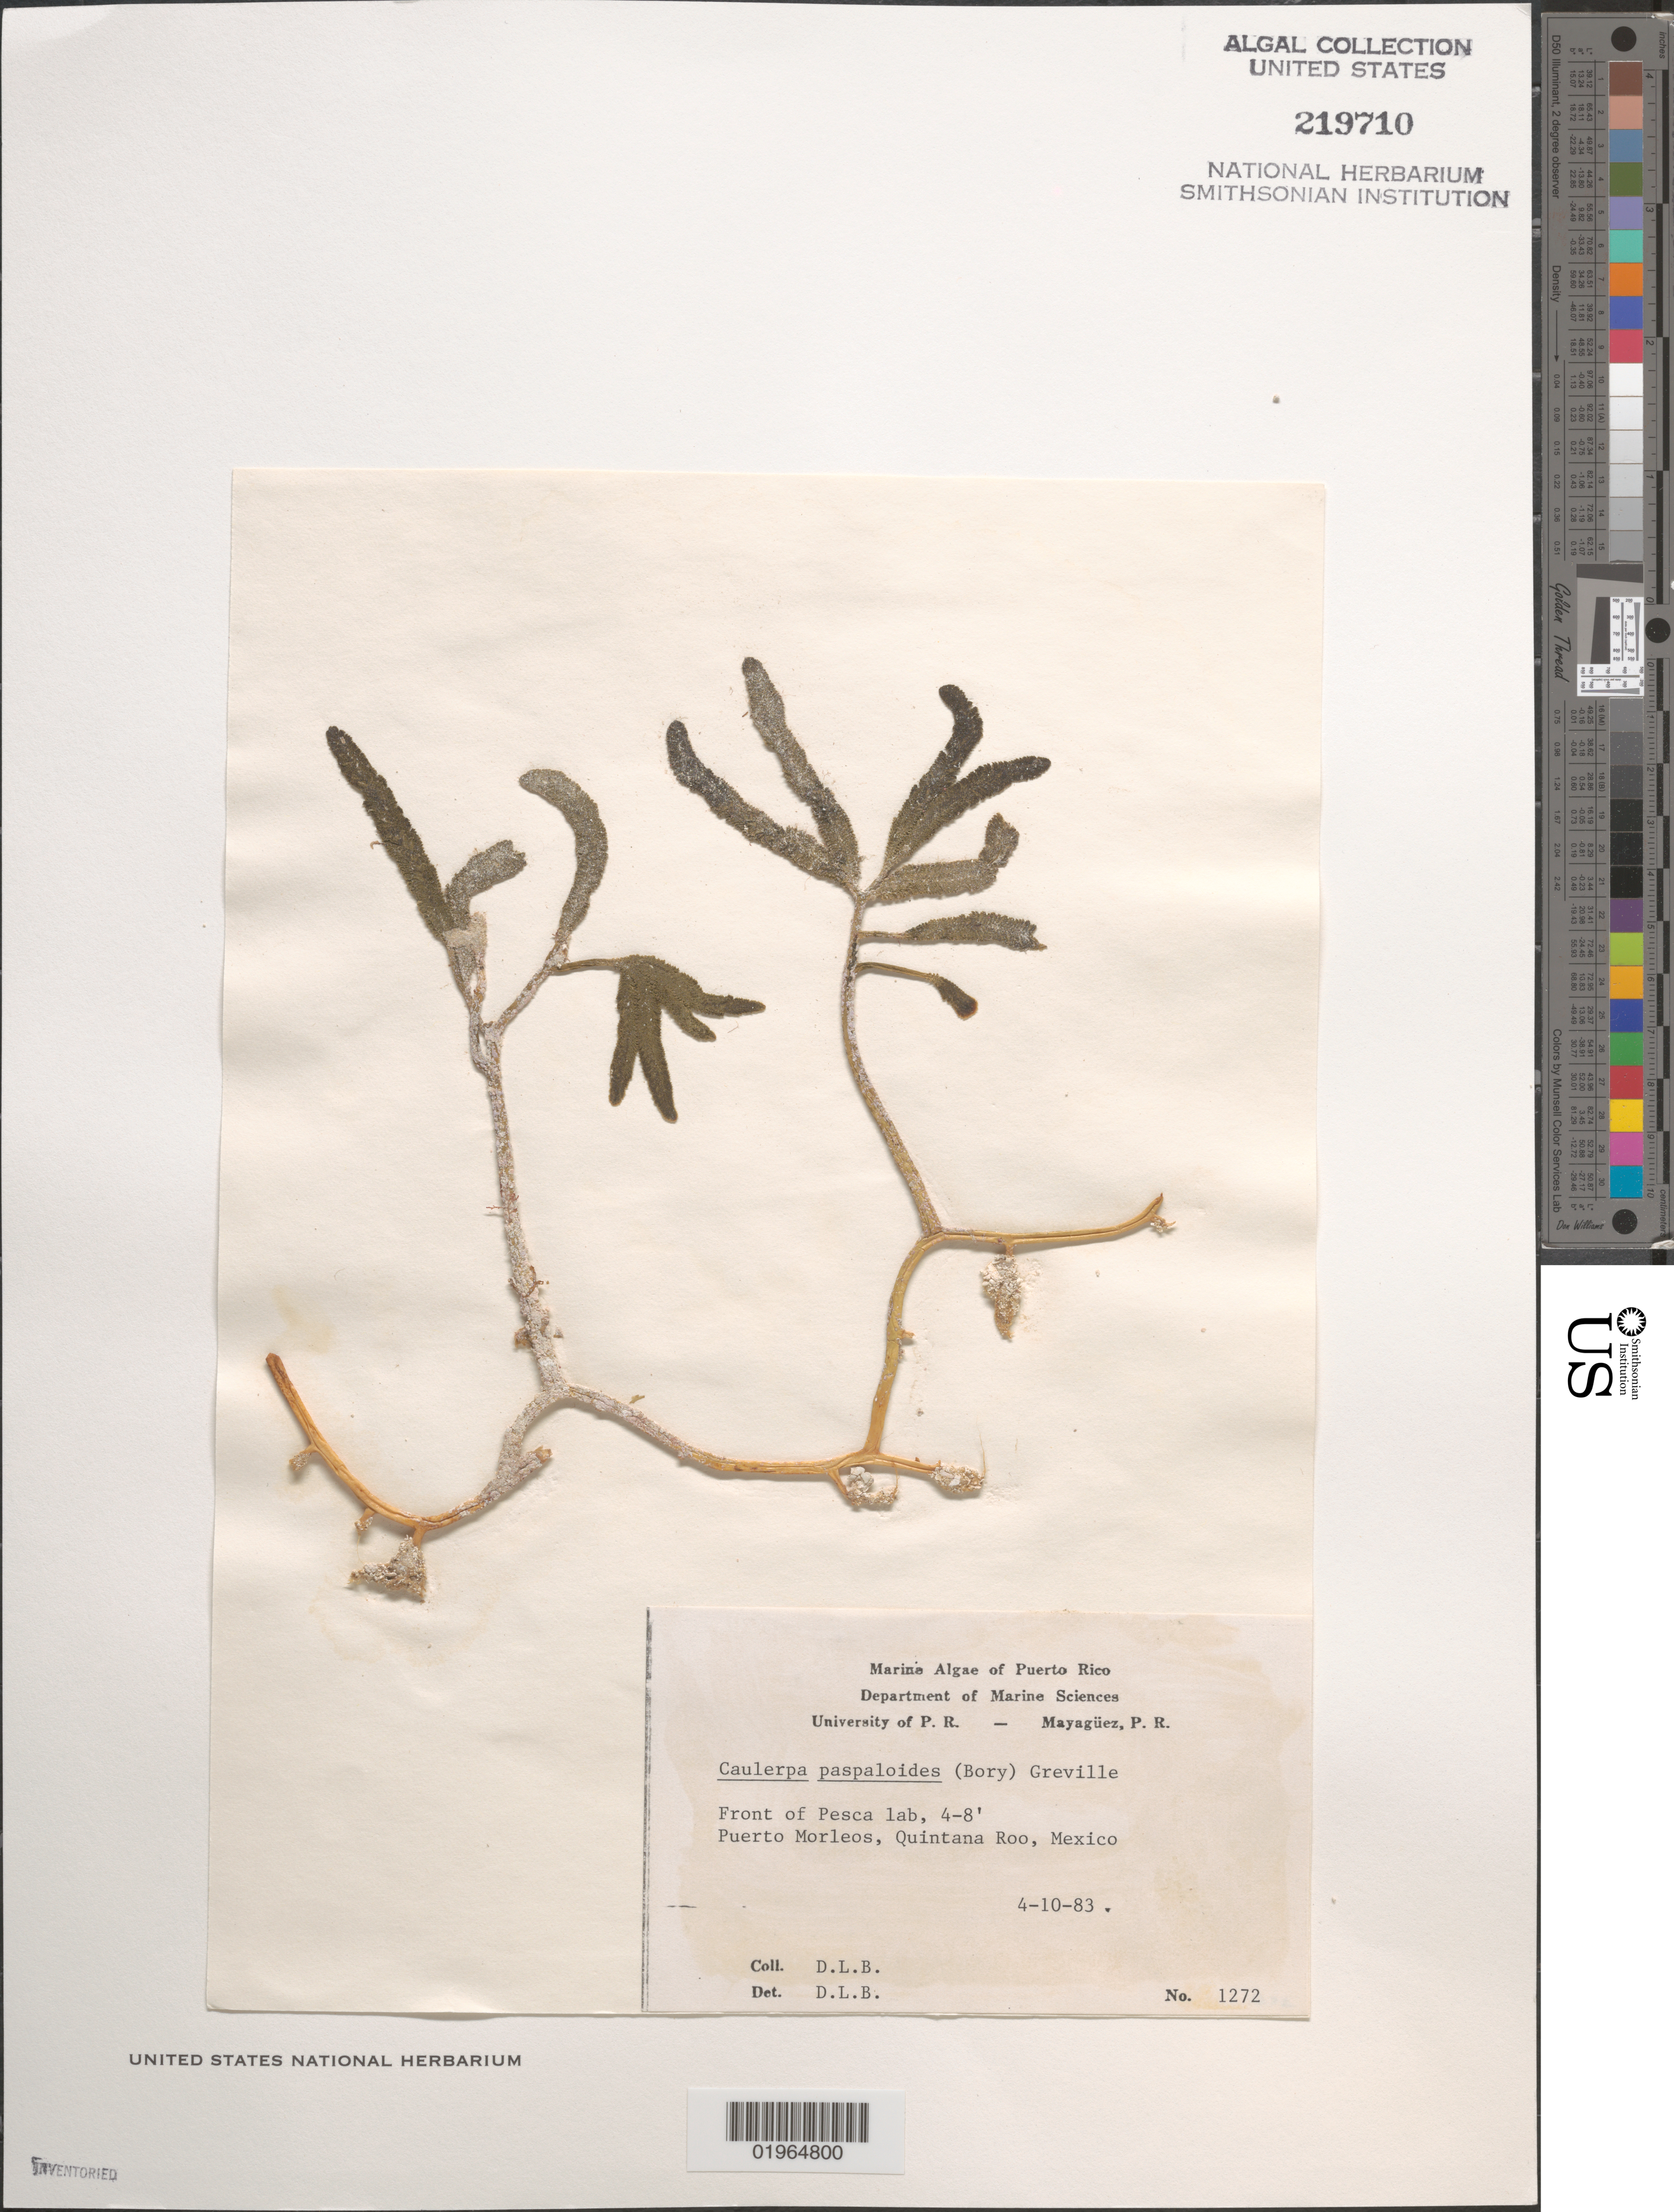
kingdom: Plantae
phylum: Chlorophyta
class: Ulvophyceae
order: Bryopsidales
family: Caulerpaceae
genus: Caulerpa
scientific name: Caulerpa paspaloides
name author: (Bory) Grev.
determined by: Ballantine, D. L.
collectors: D.L. Ballantine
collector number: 1272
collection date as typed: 10 Apr 1983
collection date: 1983-04-10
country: Mexico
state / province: Quintana Roo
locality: Puerto Morelos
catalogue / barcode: US 219710